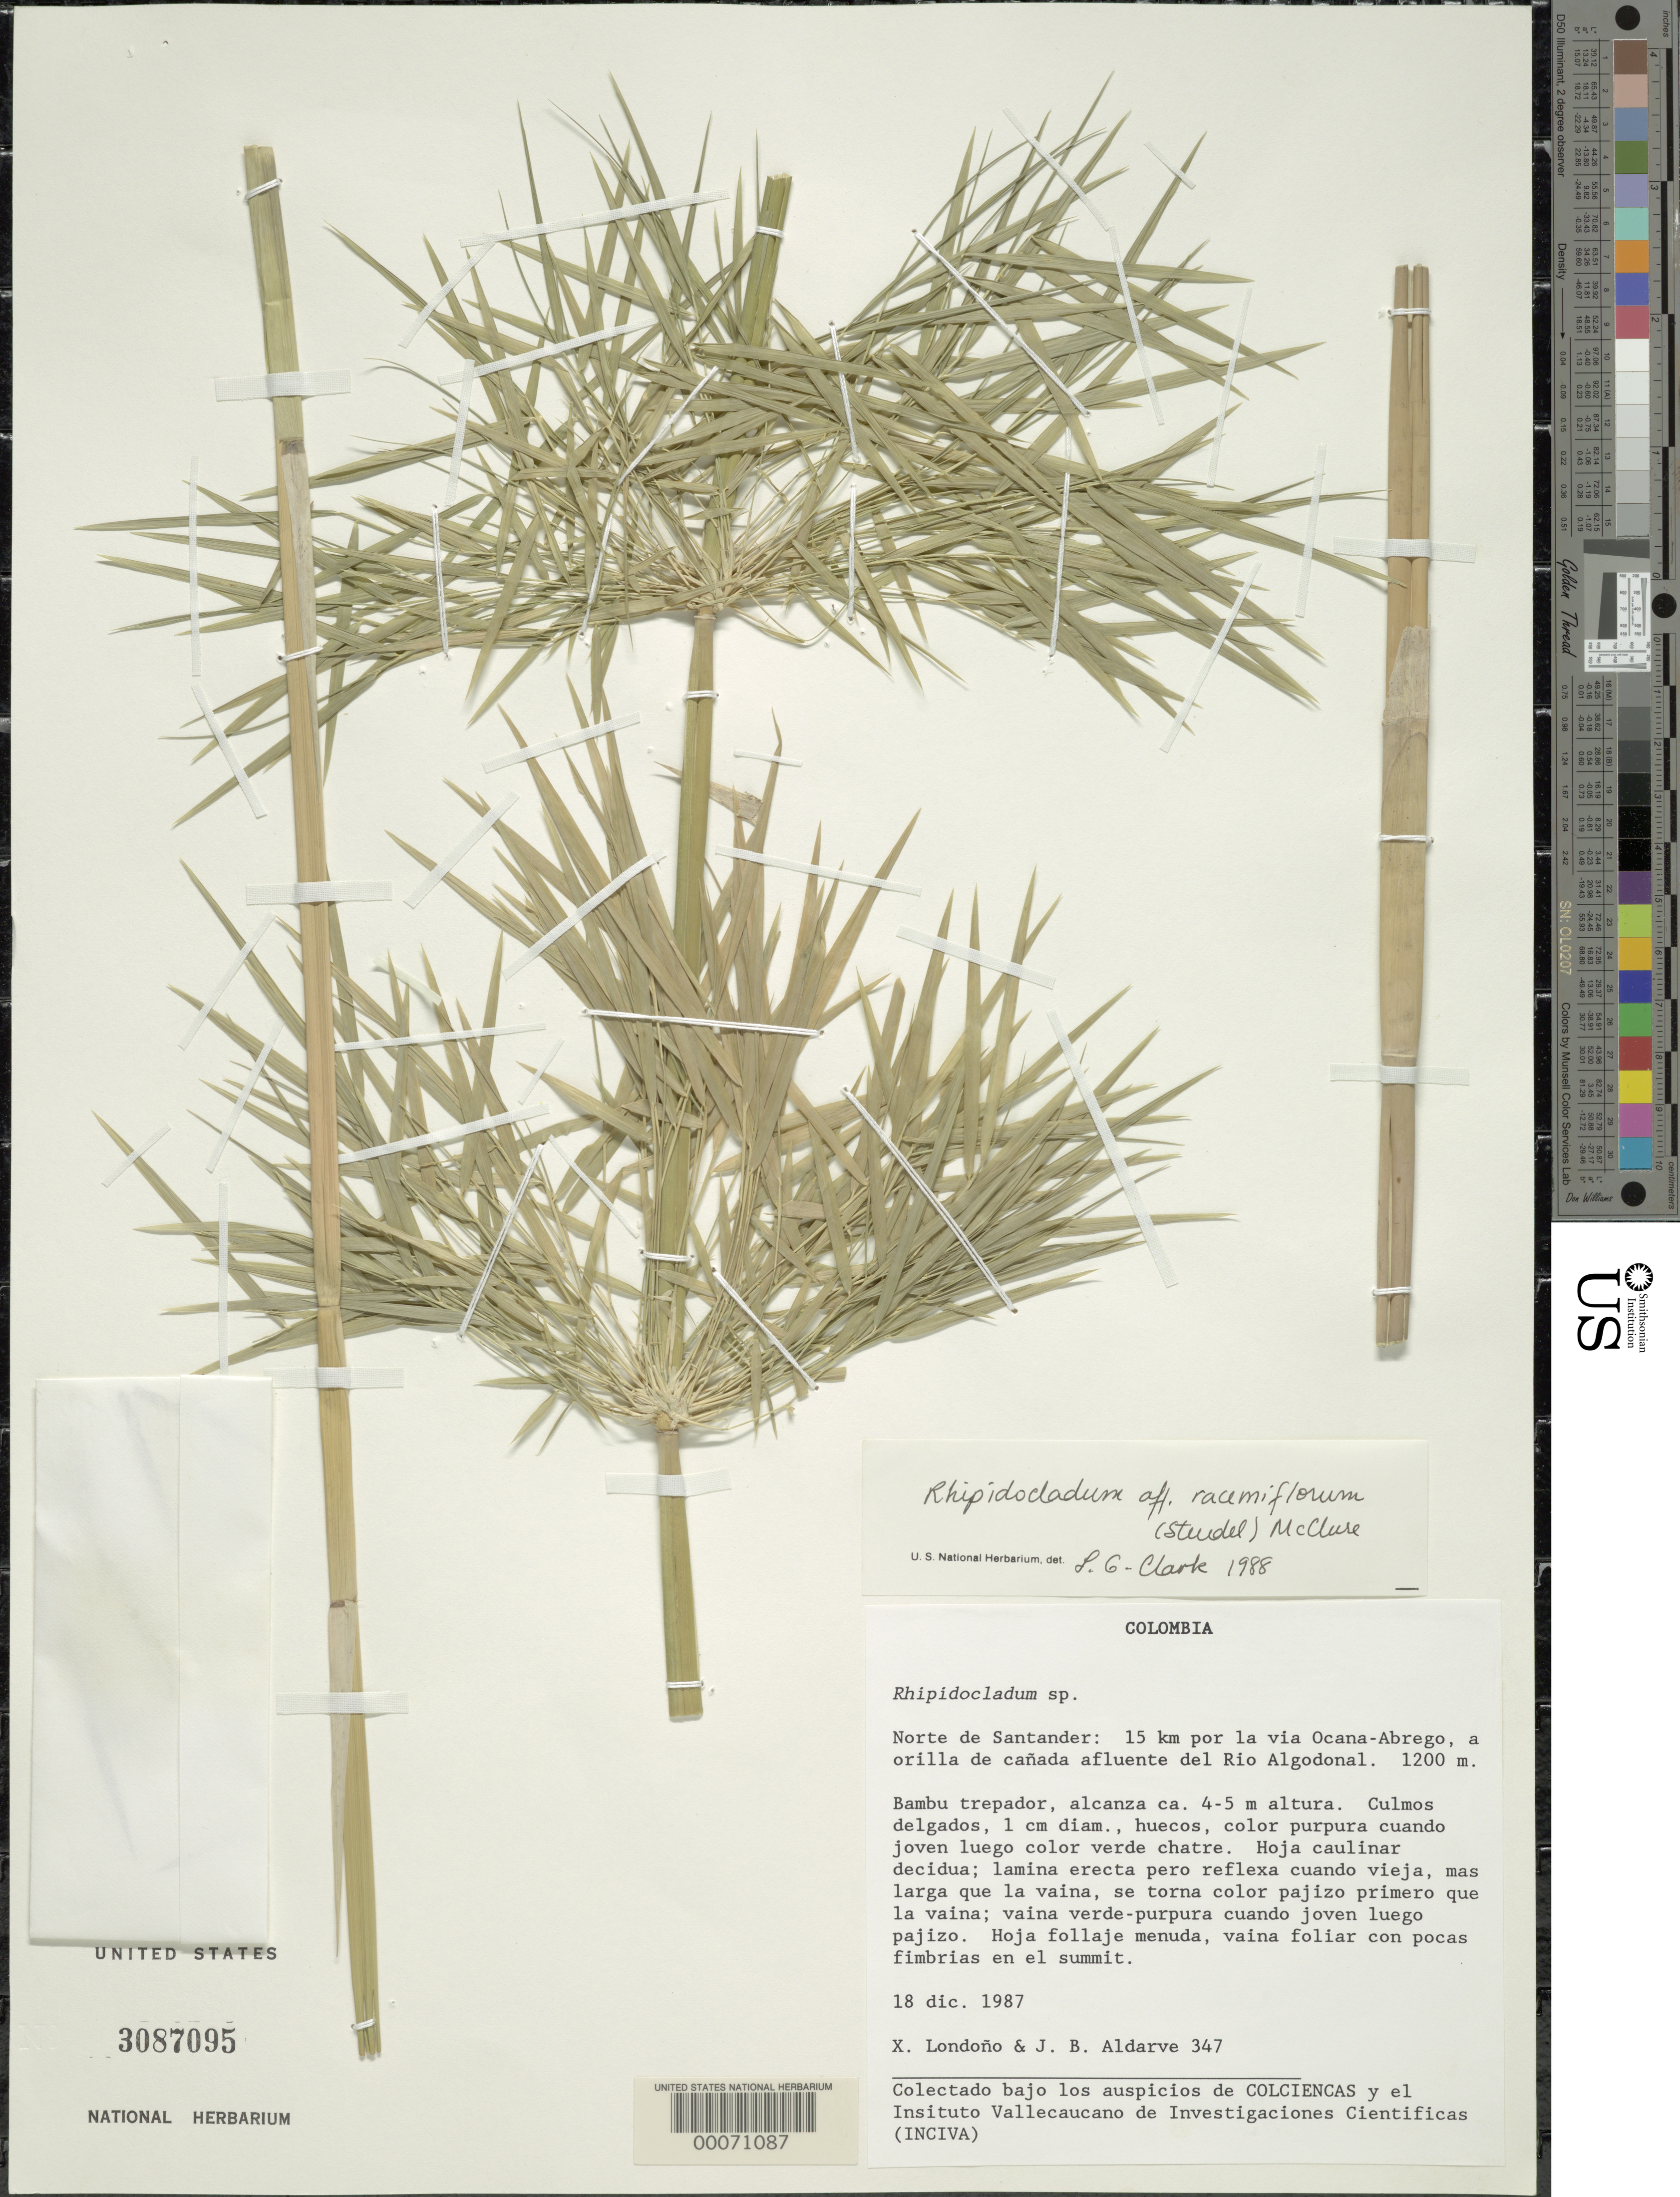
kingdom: Plantae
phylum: Tracheophyta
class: Liliopsida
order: Poales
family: Poaceae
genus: Rhipidocladum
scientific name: Rhipidocladum sp.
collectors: X. Londoño & J. B. Adarve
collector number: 347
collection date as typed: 18 Dec 1987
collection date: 1987-12-18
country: Colombia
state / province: Norte de Santander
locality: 15 km of Ocana-Abrego, bordering path of tributary of Rio Algodonal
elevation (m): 1200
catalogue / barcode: US 3087095